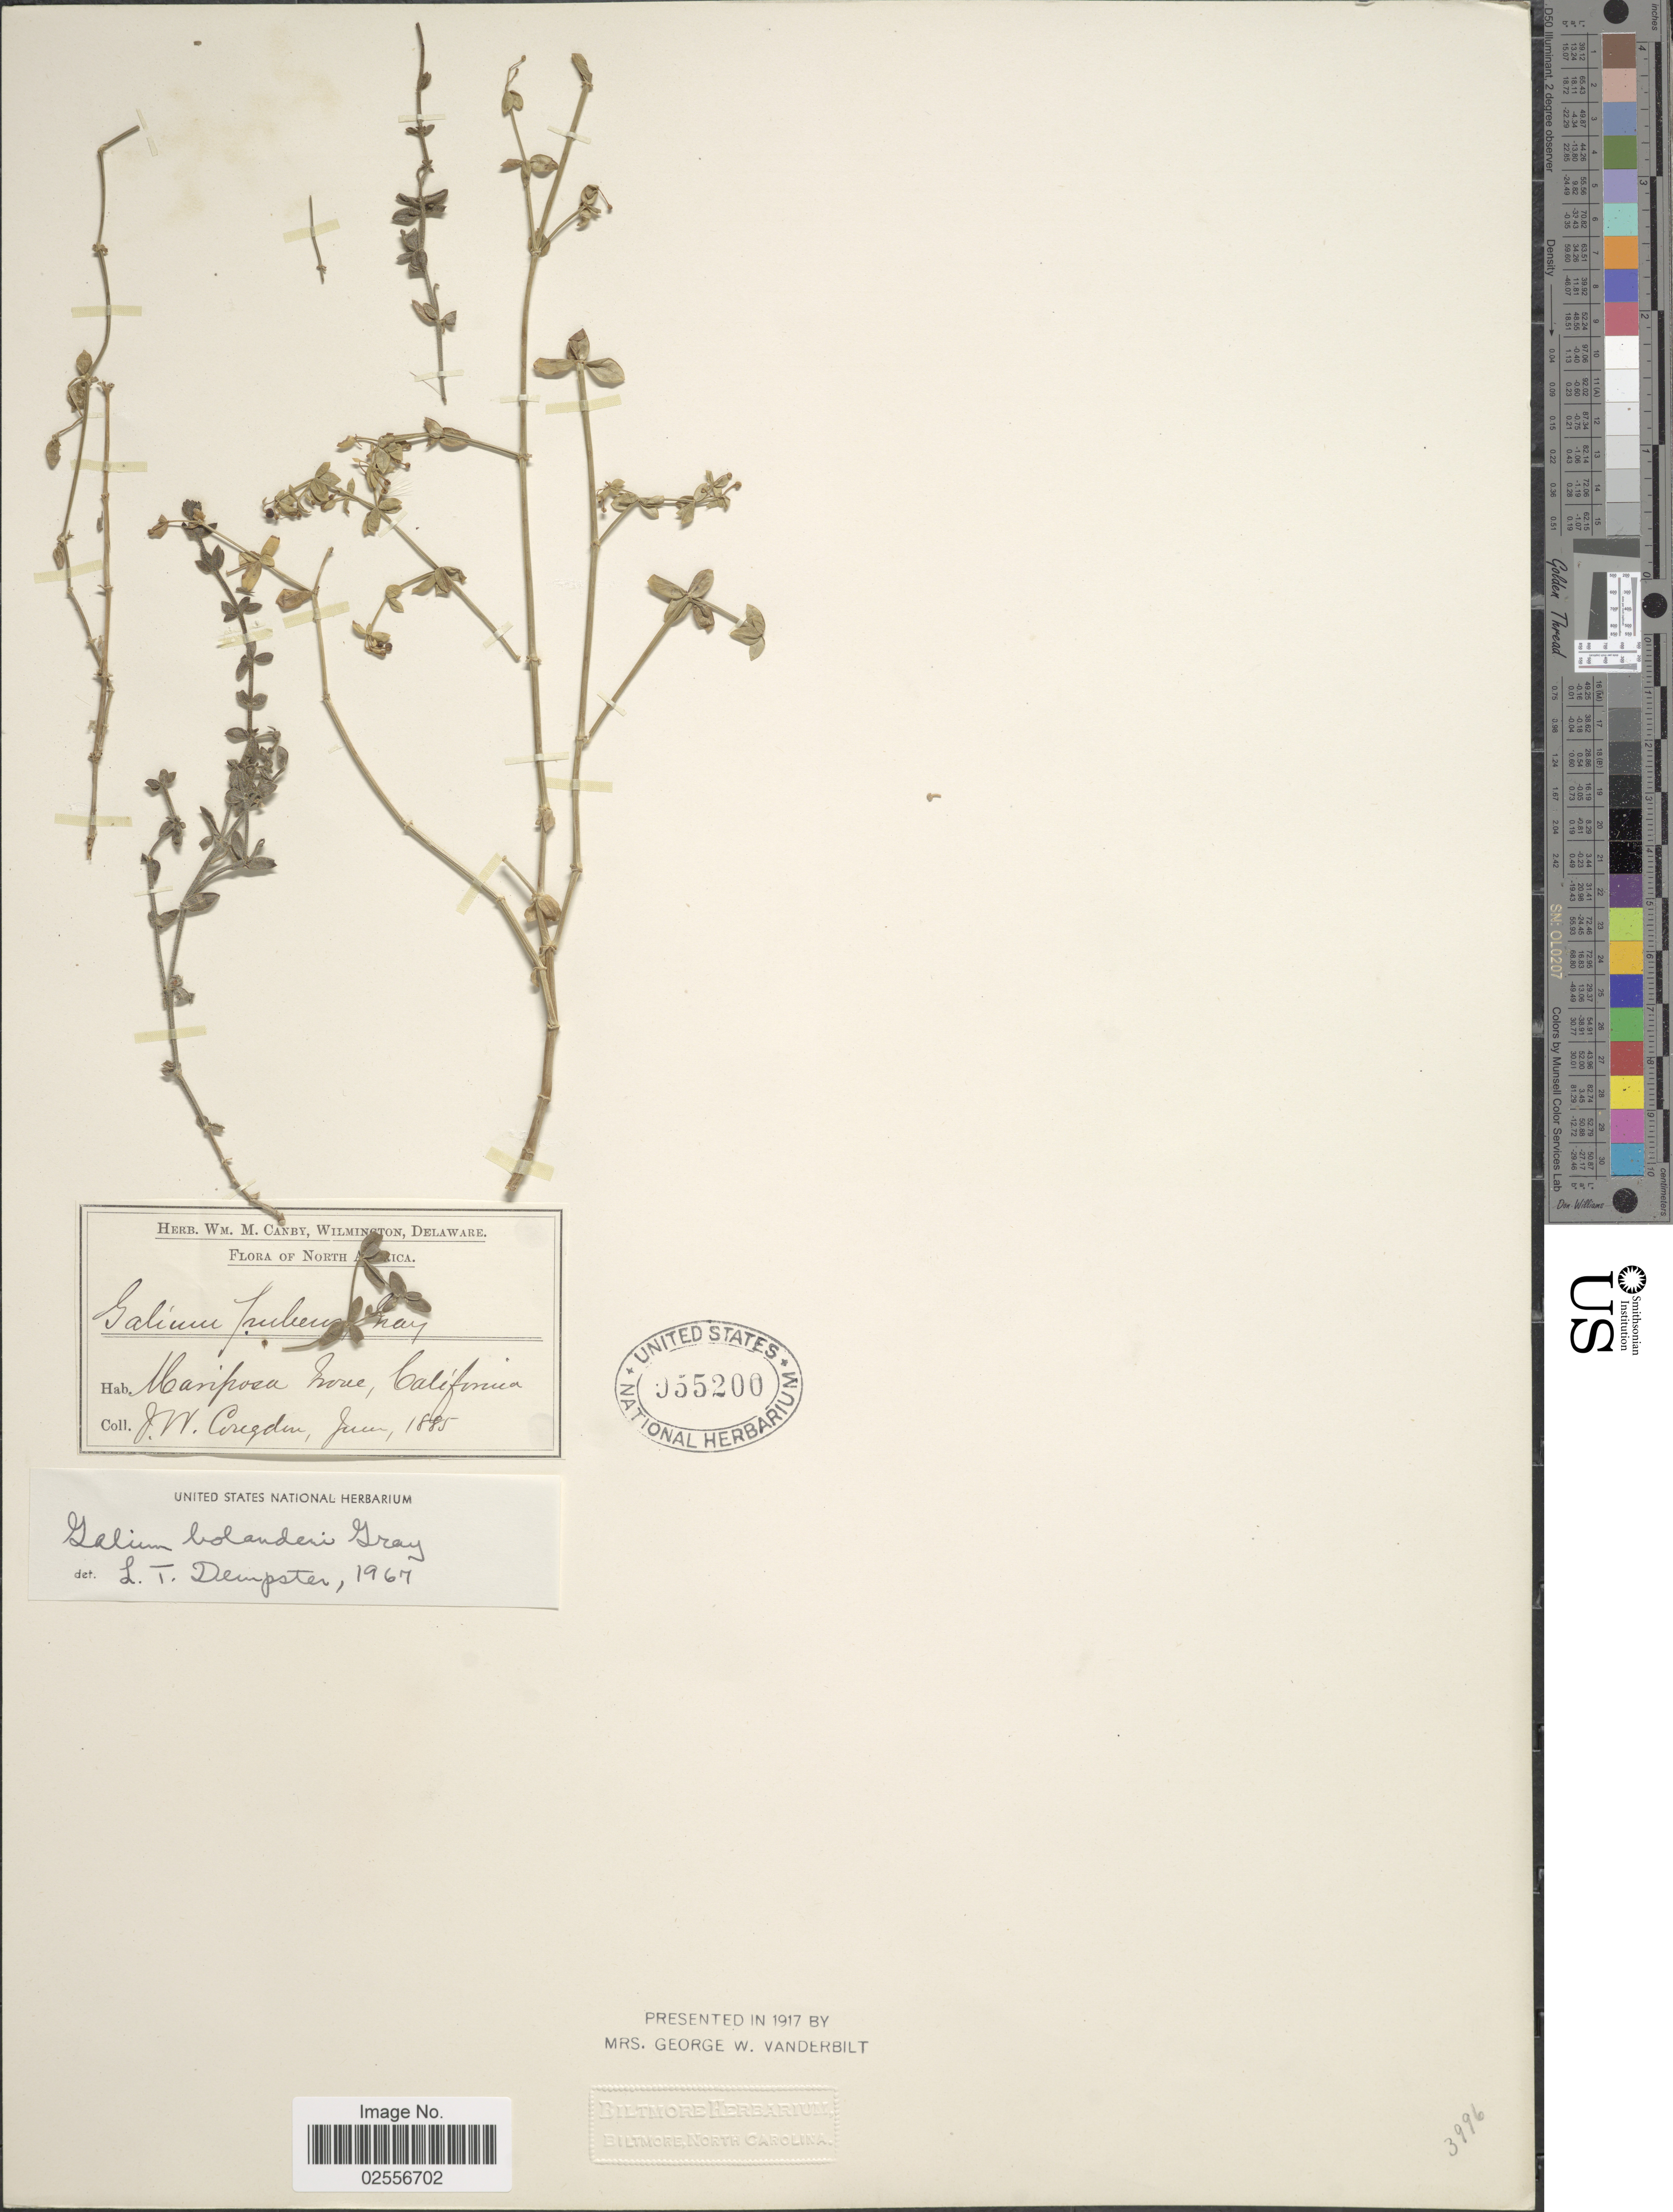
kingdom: Plantae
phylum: Tracheophyta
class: Magnoliopsida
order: Gentianales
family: Rubiaceae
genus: Galium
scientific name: Galium bolanderi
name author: A. Gray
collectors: J. W. Congdon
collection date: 1885-06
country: United States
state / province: California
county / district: Mariposa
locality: Mariposa Shore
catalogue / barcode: US 955200